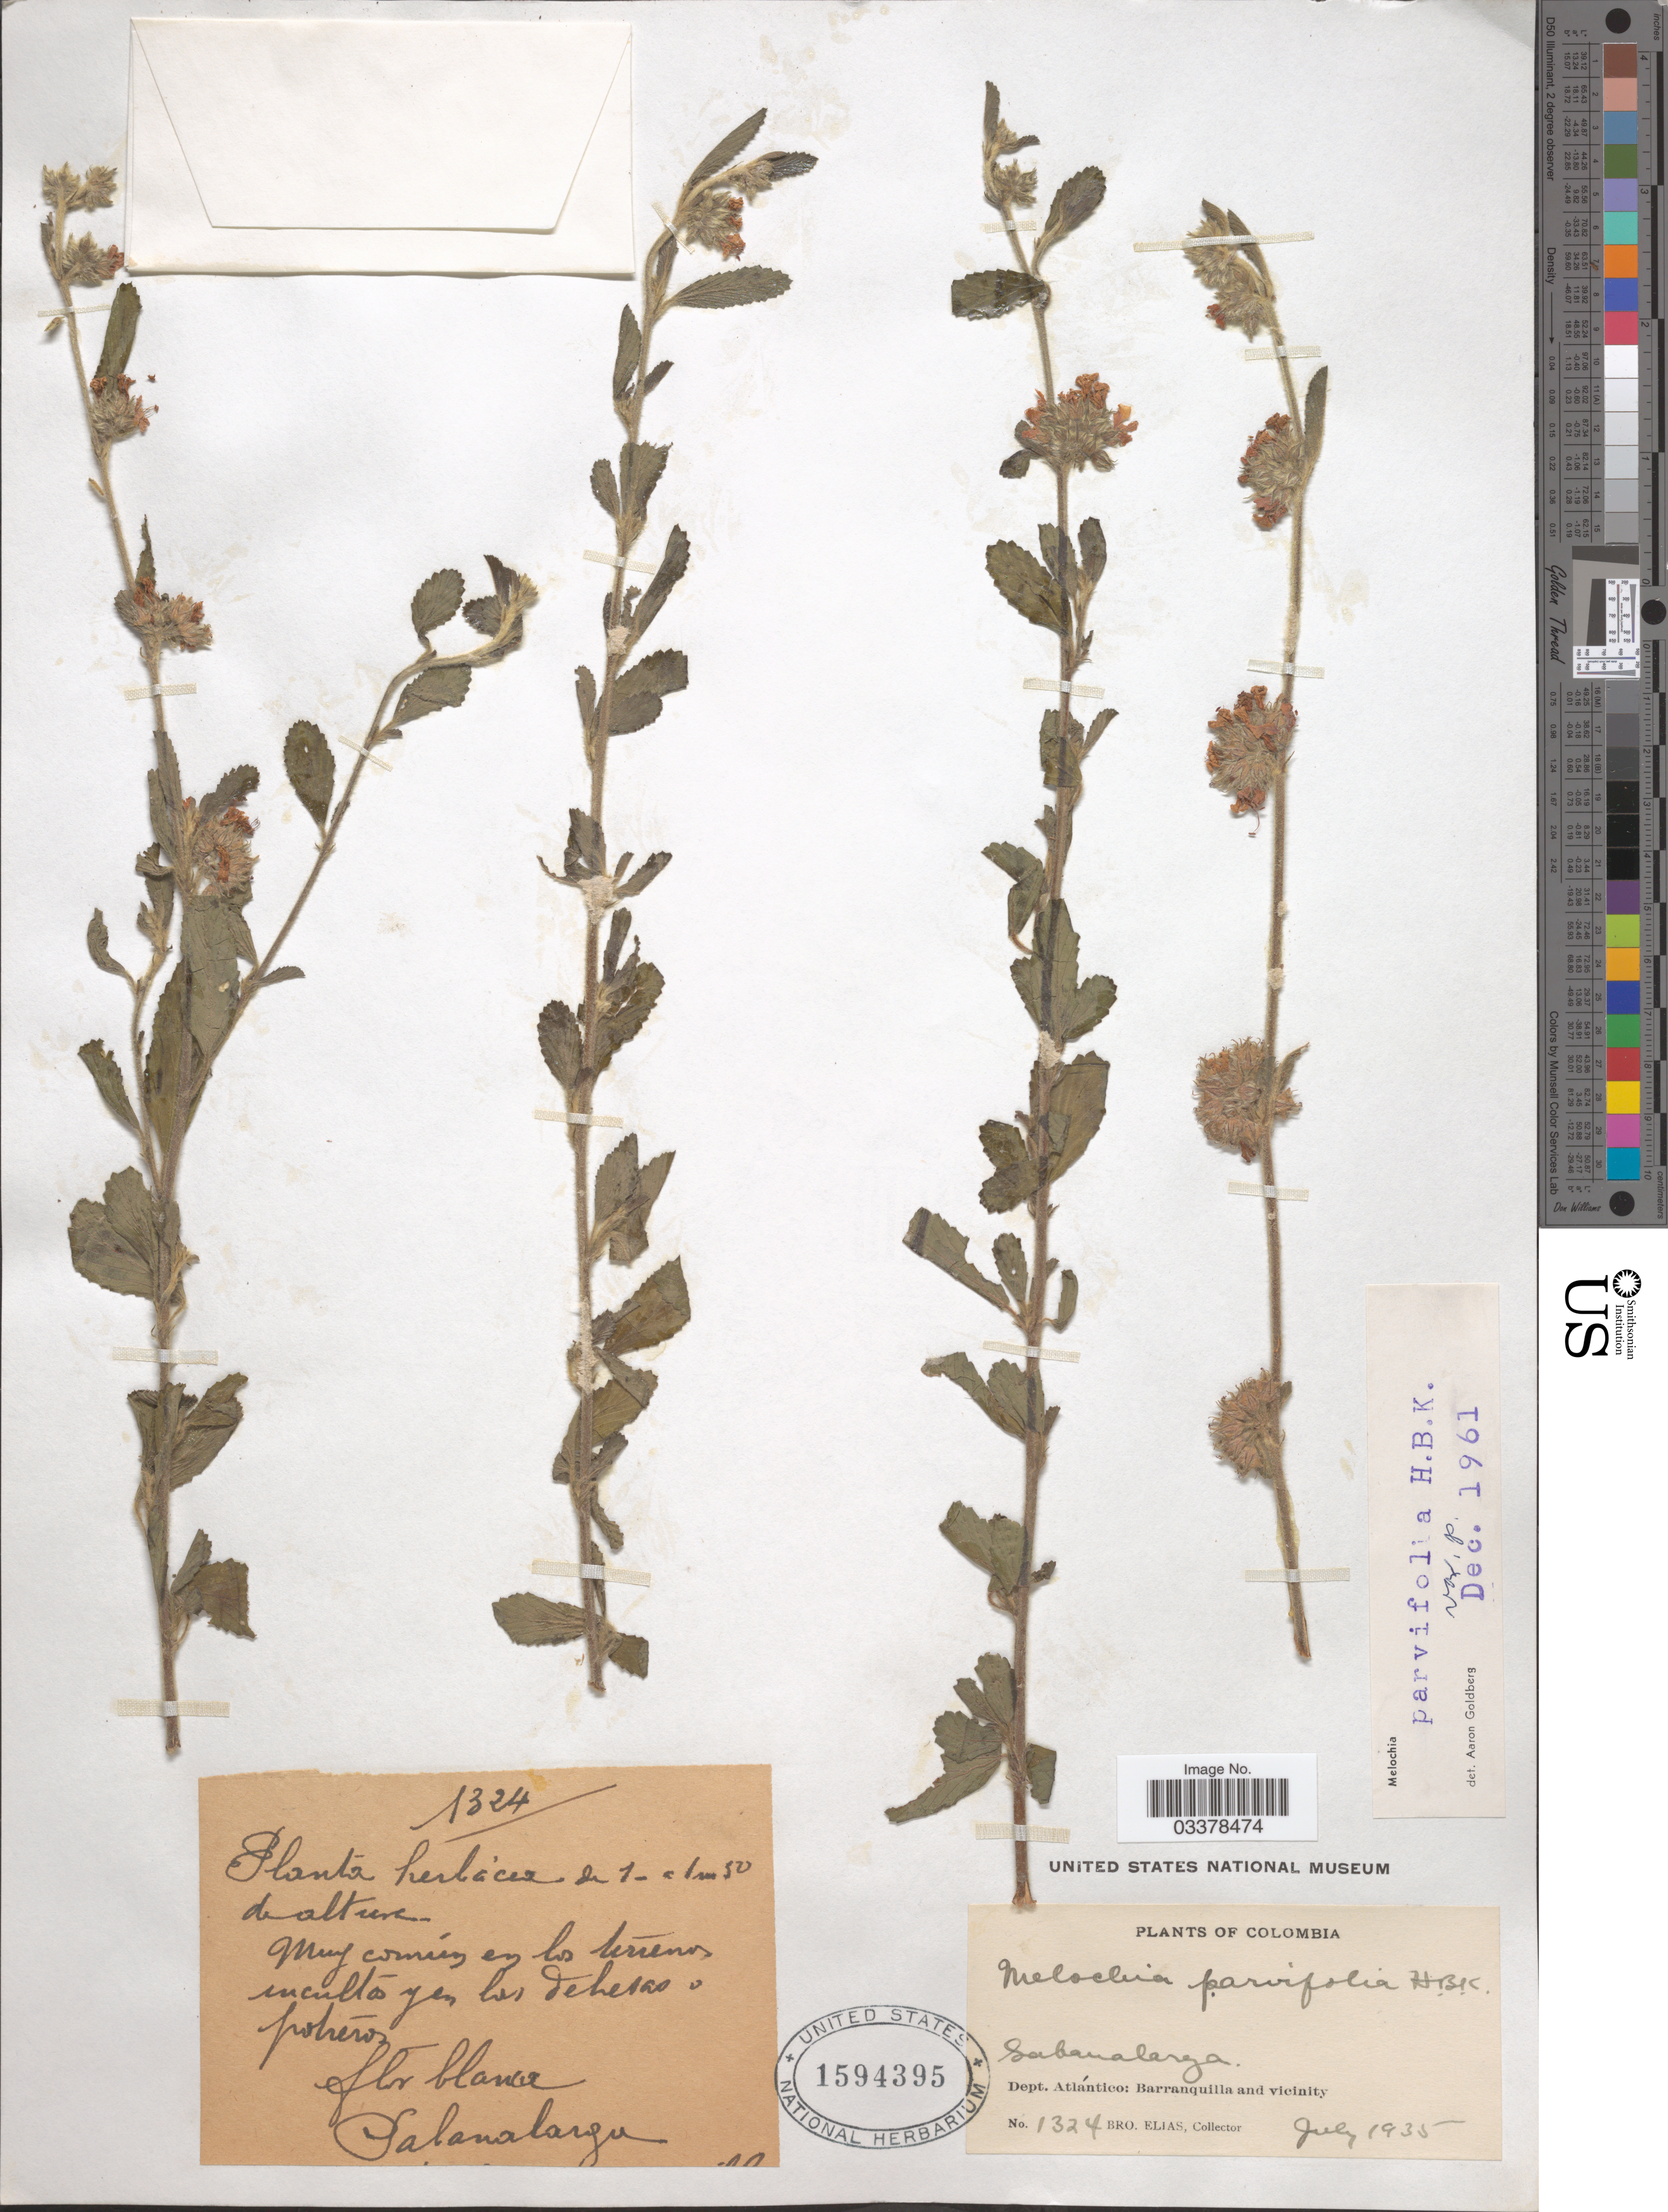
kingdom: Plantae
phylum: Tracheophyta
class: Magnoliopsida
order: Malvales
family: Malvaceae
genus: Melochia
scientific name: Melochia parvifolia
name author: Kunth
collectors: Bro. Elias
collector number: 1324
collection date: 1935-07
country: Colombia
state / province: Atlántico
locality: Sabanalarga. Dept. Atlántico: Barranquilla and vicinity.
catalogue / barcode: US 1594395